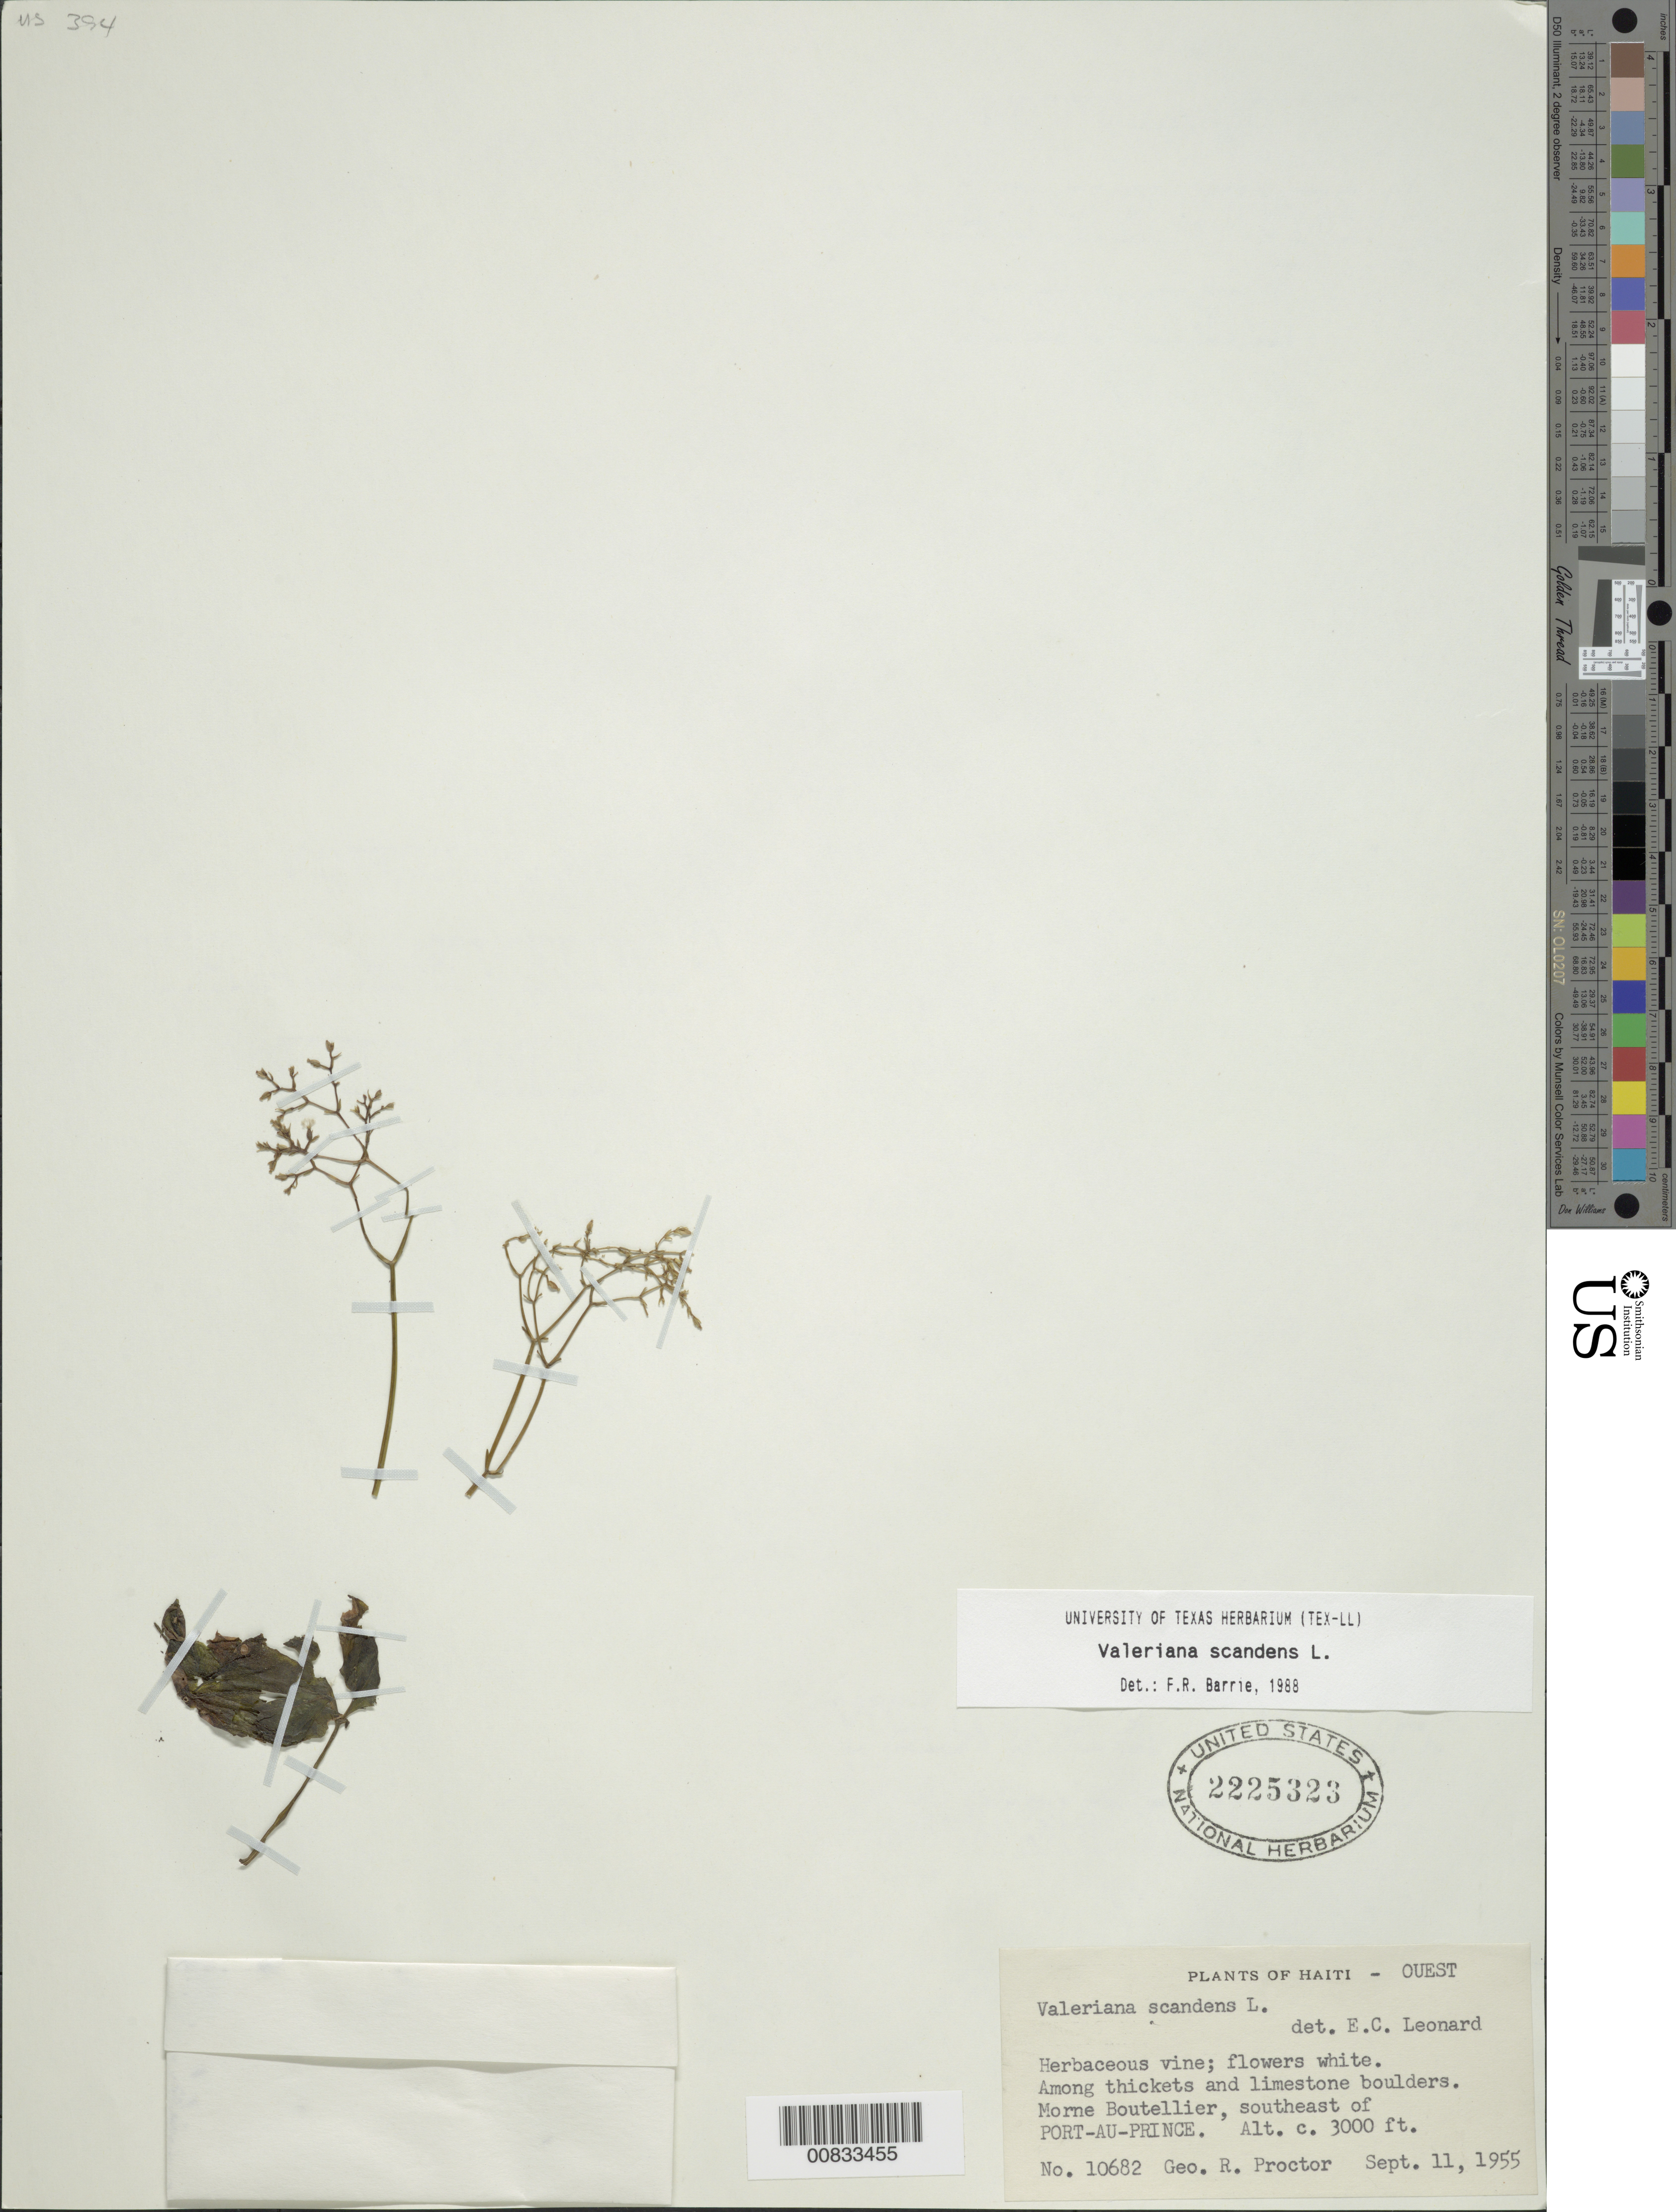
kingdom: Plantae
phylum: Tracheophyta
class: Magnoliopsida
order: Dipsacales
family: Caprifoliaceae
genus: Valeriana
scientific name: Valeriana domingensis x V. scandens L.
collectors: G. R. Proctor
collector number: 10682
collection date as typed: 11 Sep 1955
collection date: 1955-09-11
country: Haiti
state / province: Ouest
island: Hispaniola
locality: Morne Boutellier, SE of Port-au-Prince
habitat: Among thickets and limestone boulders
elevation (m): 914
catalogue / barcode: US 2225323